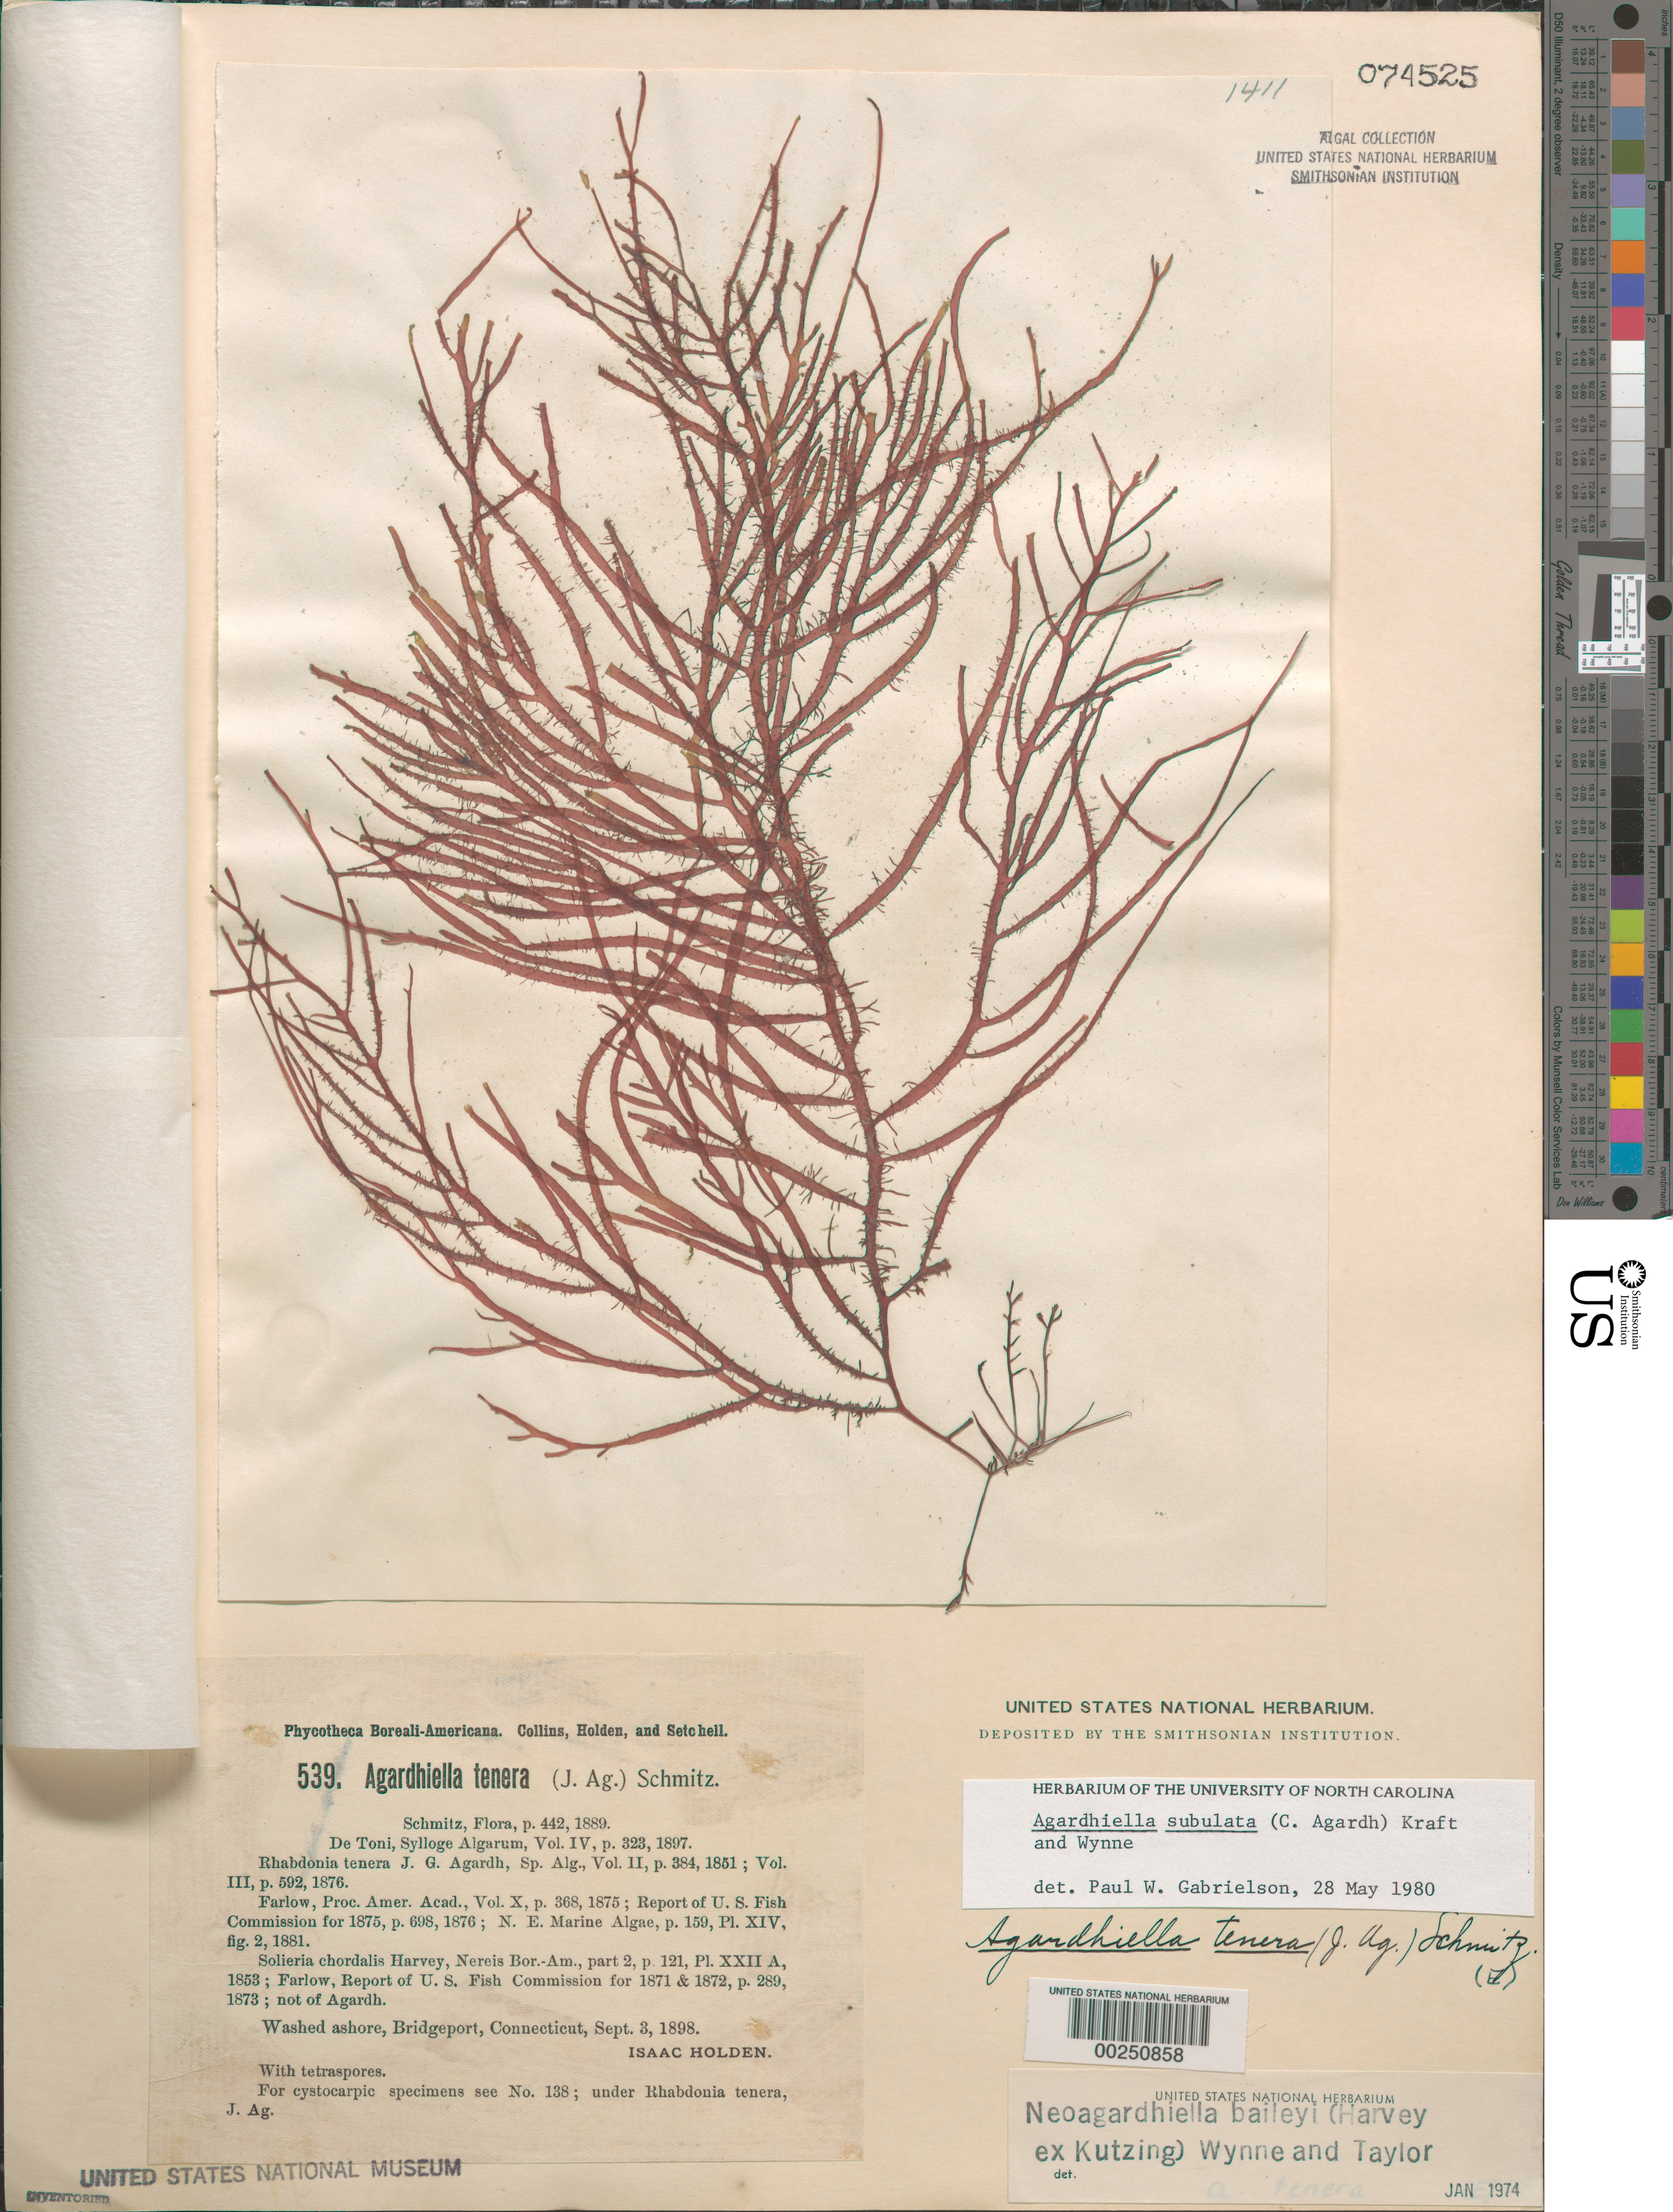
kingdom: Plantae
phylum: Rhodophyta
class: Florideophyceae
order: Gigartinales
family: Solieriaceae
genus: Agardhiella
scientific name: Agardhiella subulata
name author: (C. Agardh) G.T.Kraft & M.J. Wynne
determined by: Gabrielson, P. W.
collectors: I. Holden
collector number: PB-A 539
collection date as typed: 03 Sep 1898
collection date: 1898-09-03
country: United States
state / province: Connecticut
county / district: Fairfield County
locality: Bridgeport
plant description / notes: Collins, Holden & Setchell, Phycotheca Boreali-Americana, as Agardhiella tenera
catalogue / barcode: US 74525